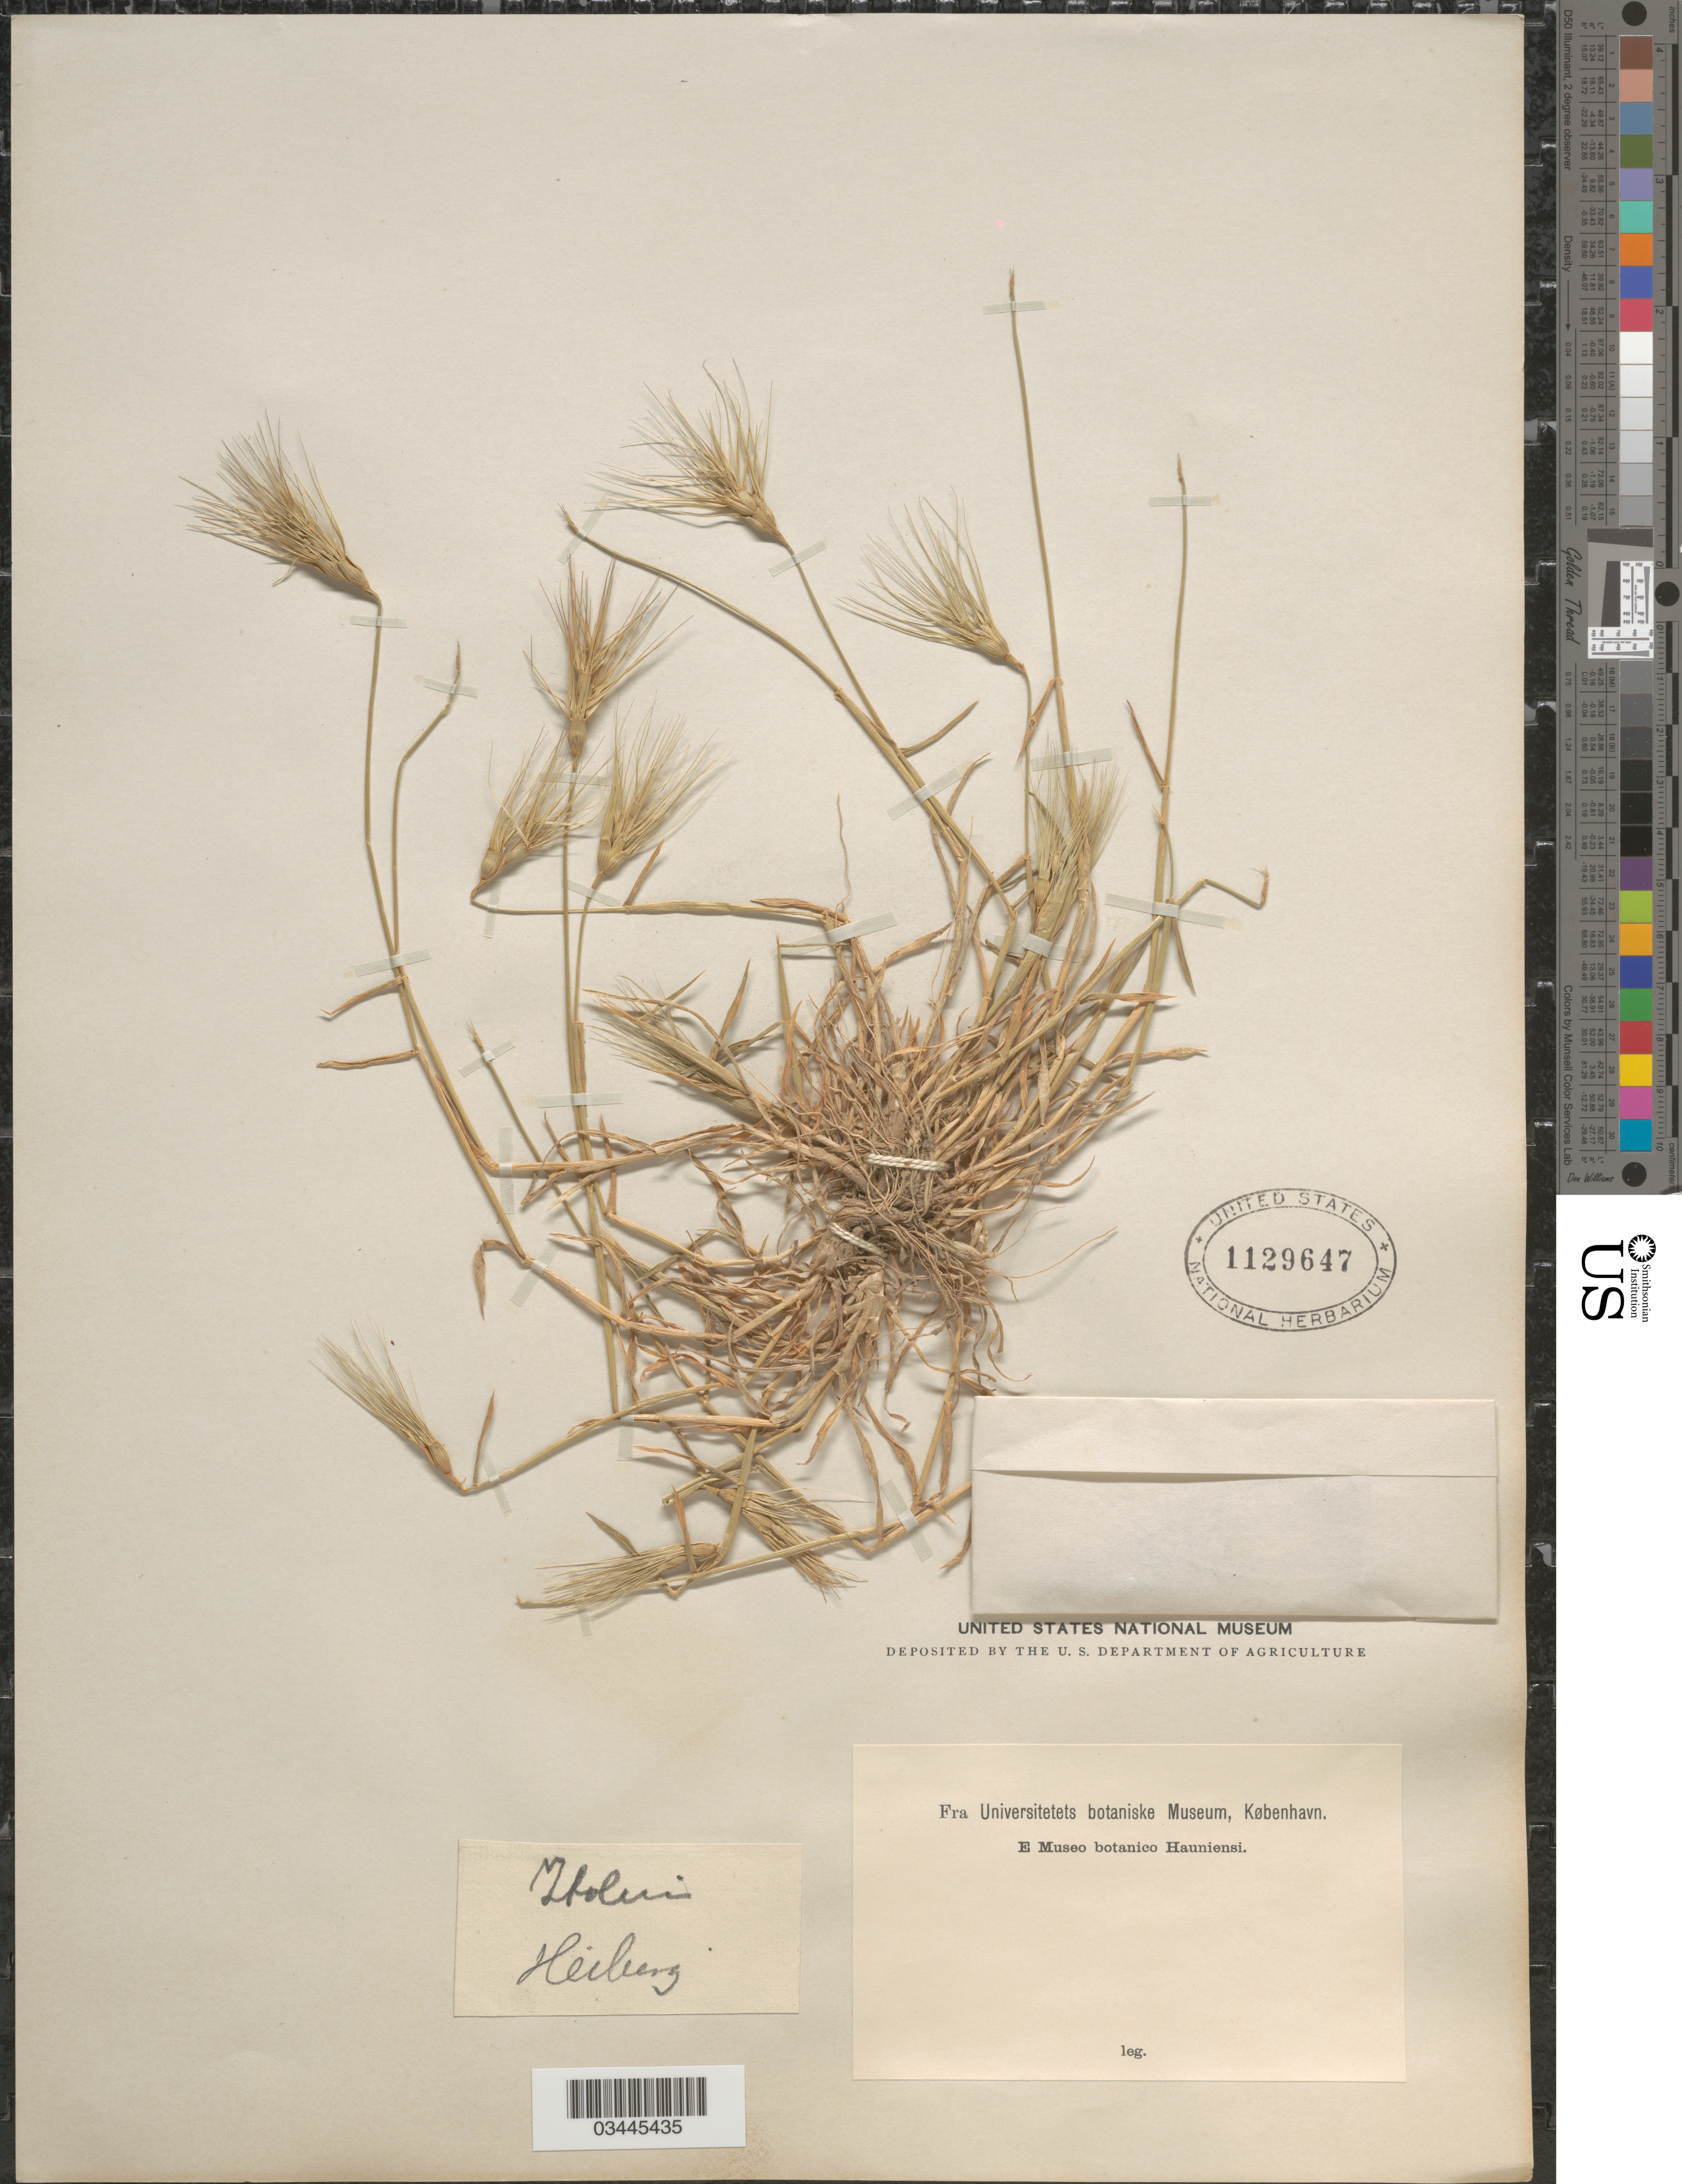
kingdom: Plantae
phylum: Tracheophyta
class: Liliopsida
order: Poales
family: Poaceae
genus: Aegilops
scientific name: Aegilops sp.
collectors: Heiberg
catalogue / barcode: US 1129647